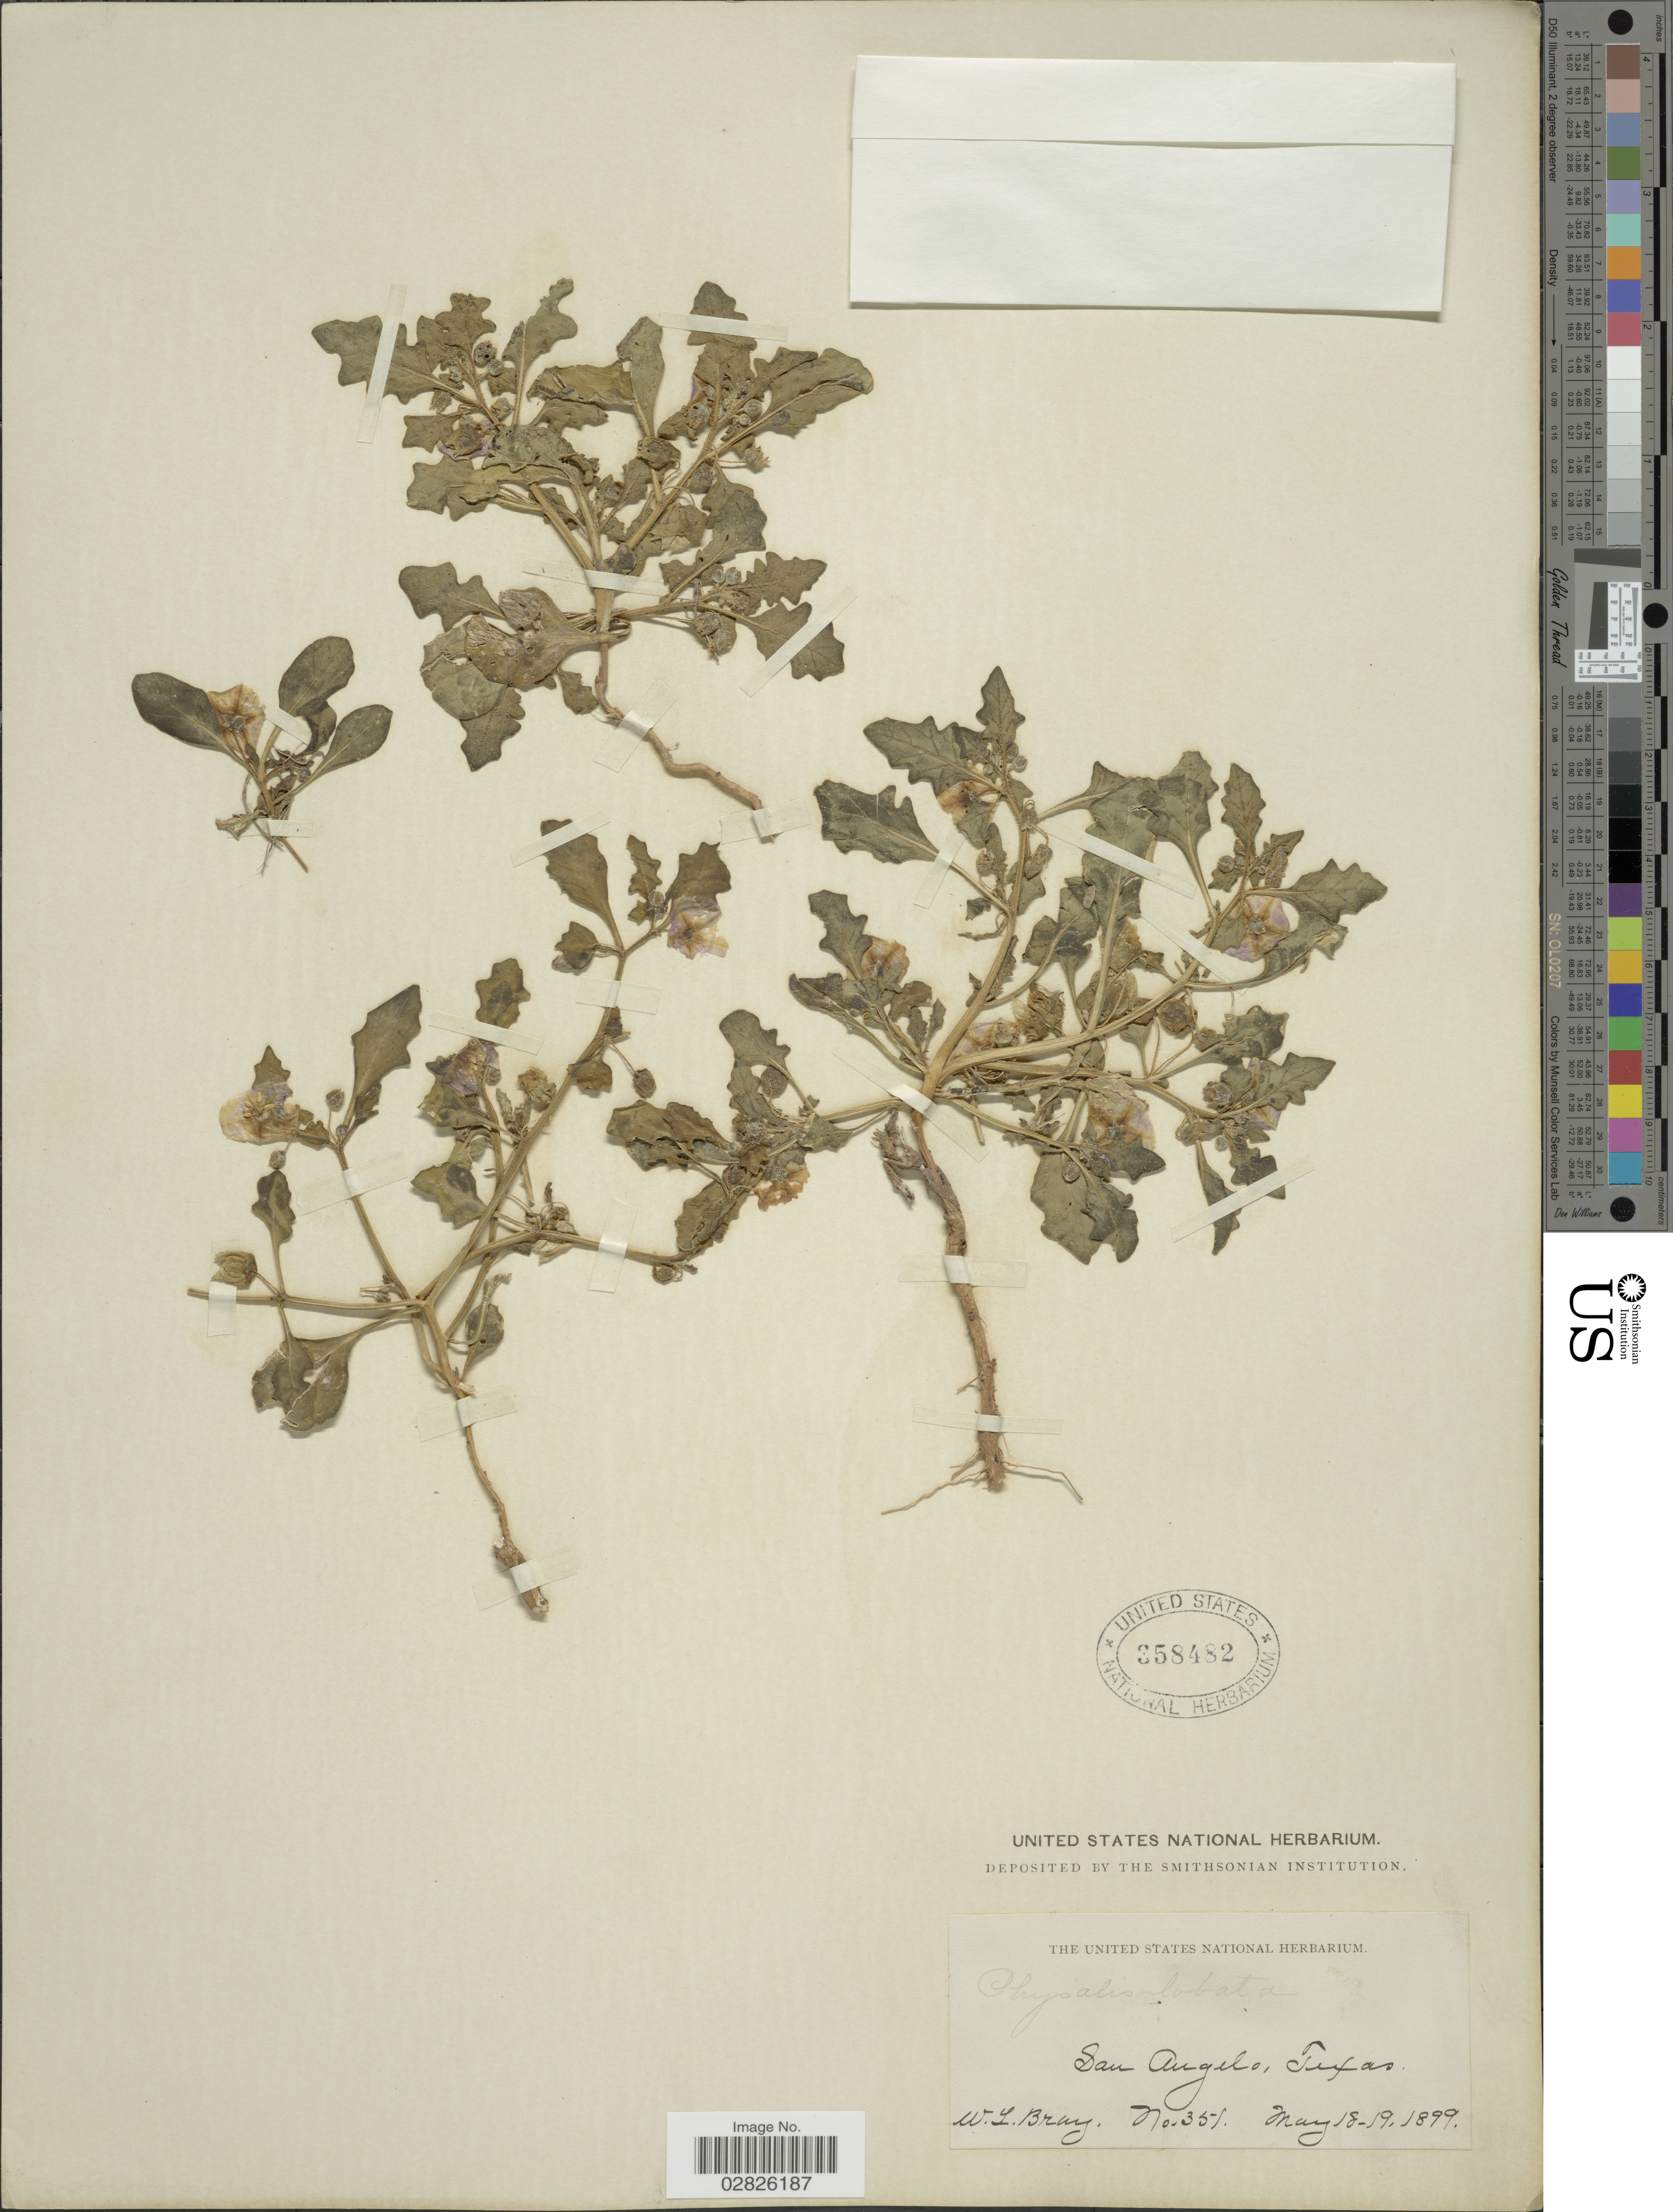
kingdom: Plantae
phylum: Tracheophyta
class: Magnoliopsida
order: Solanales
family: Solanaceae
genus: Quincula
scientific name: Quincula lobata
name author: (Torr.) Raf.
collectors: W. L. Bray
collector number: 351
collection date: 1899-05-18/1899-05-19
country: United States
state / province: Texas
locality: San Angelo.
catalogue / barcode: US 358482